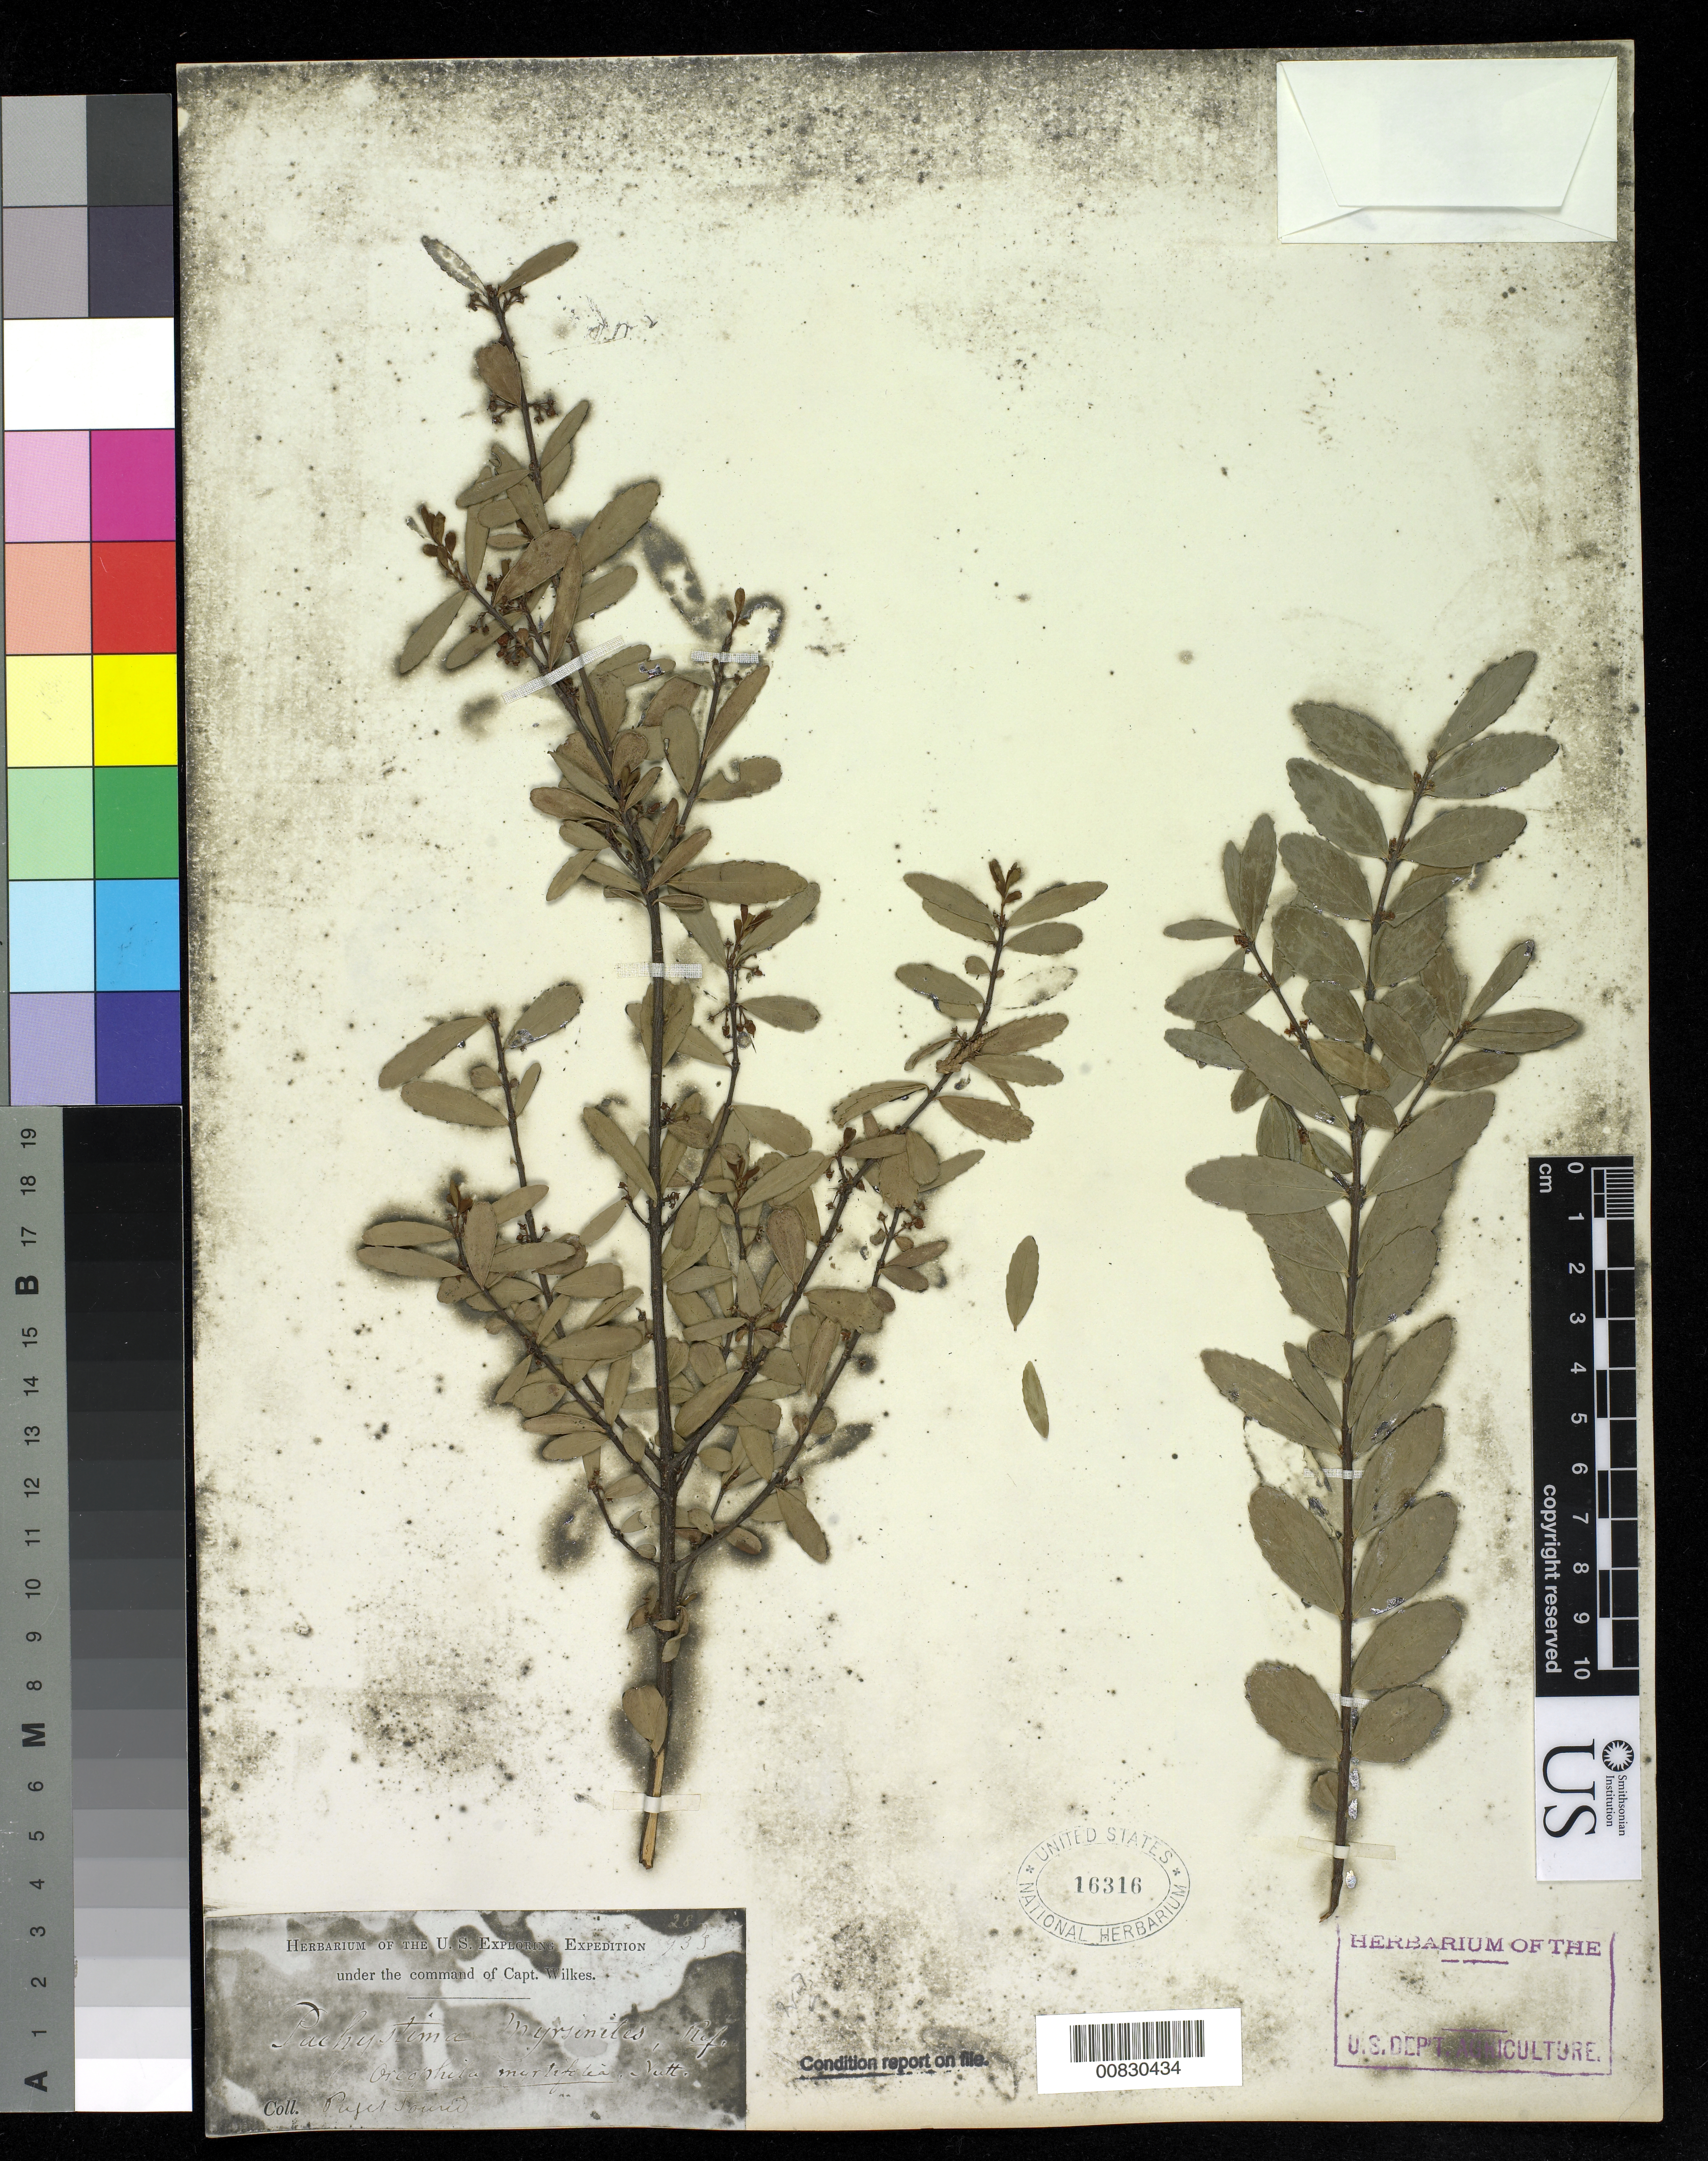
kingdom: Plantae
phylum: Tracheophyta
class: Magnoliopsida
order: Celastrales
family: Celastraceae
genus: Paxistima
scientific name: Paxistima myrsinites subsp. myrsinites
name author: (Pursh) Raf.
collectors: Wilkes Explor. Exped.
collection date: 1838/1842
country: United States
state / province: Washington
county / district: King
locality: Puget Sound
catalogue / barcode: US 16316